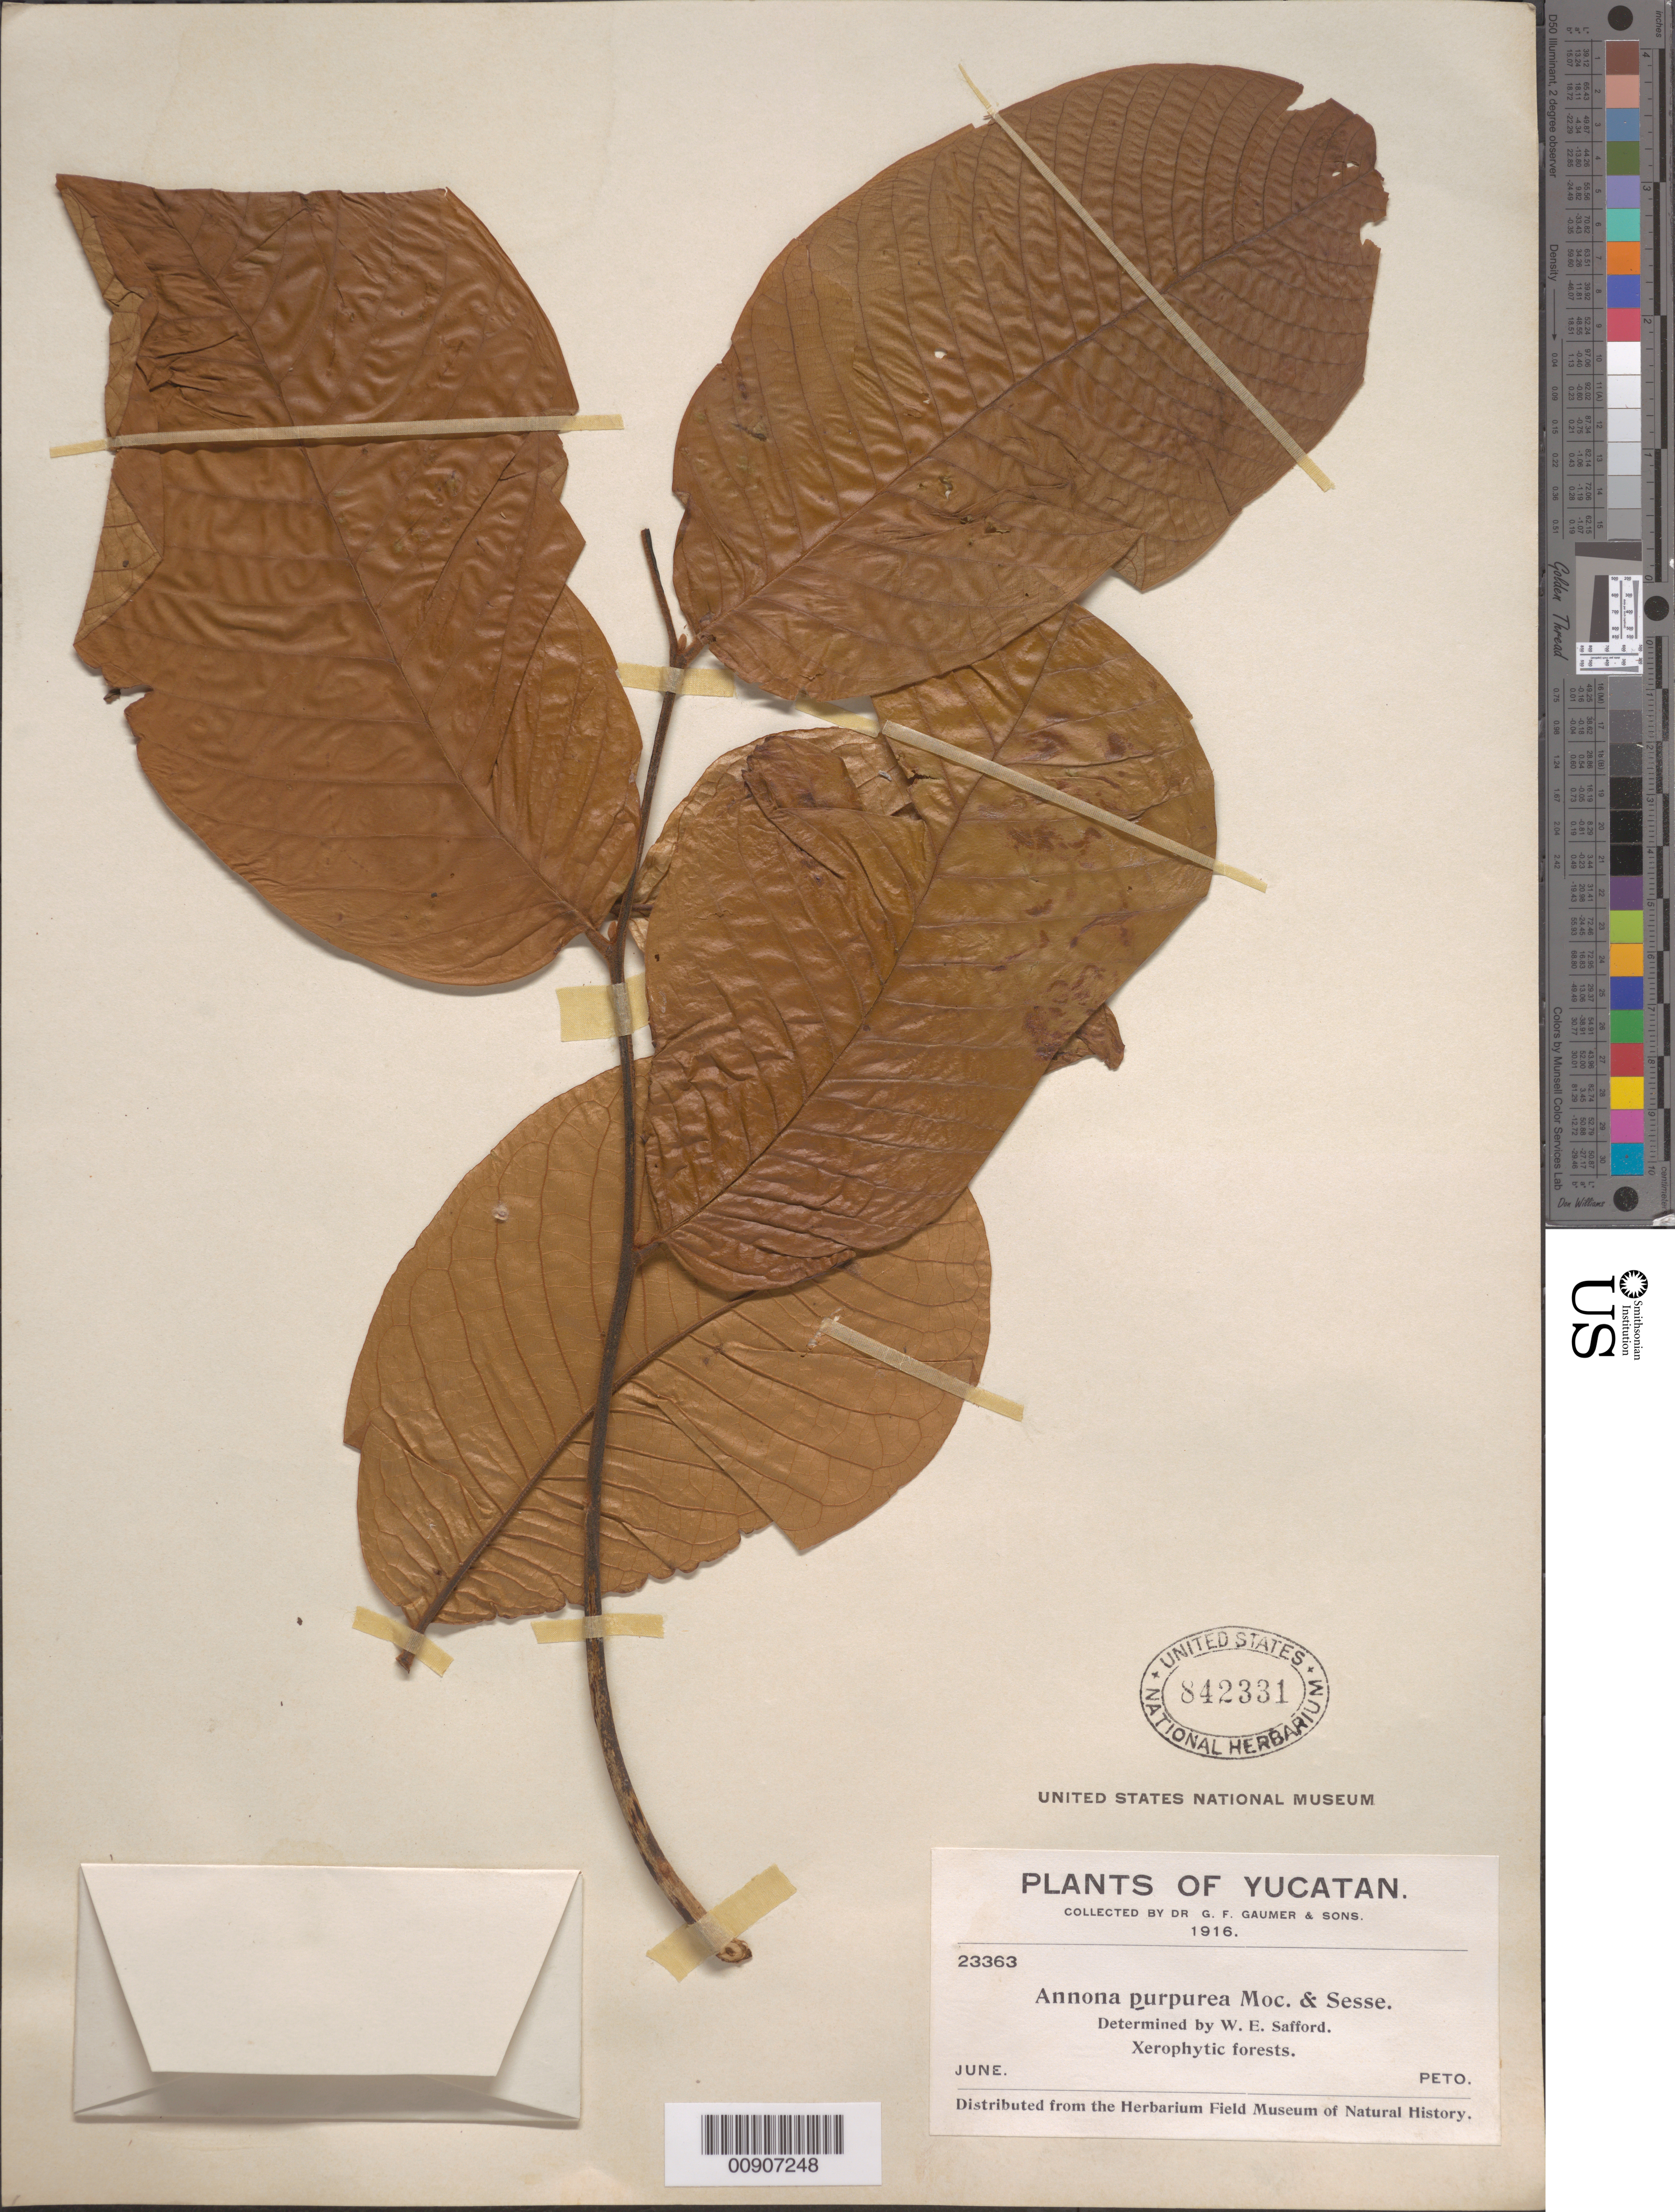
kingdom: Plantae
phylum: Tracheophyta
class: Magnoliopsida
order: Magnoliales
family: Annonaceae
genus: Annona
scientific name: Annona purpurea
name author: Moc. & Sessé ex Dunal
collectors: G. F. Gaumer & et al.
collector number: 23363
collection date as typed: Jun 1916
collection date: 1916-06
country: Mexico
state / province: Yucatán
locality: Yucatán.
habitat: Xerophytic forests.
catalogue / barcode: US 842331